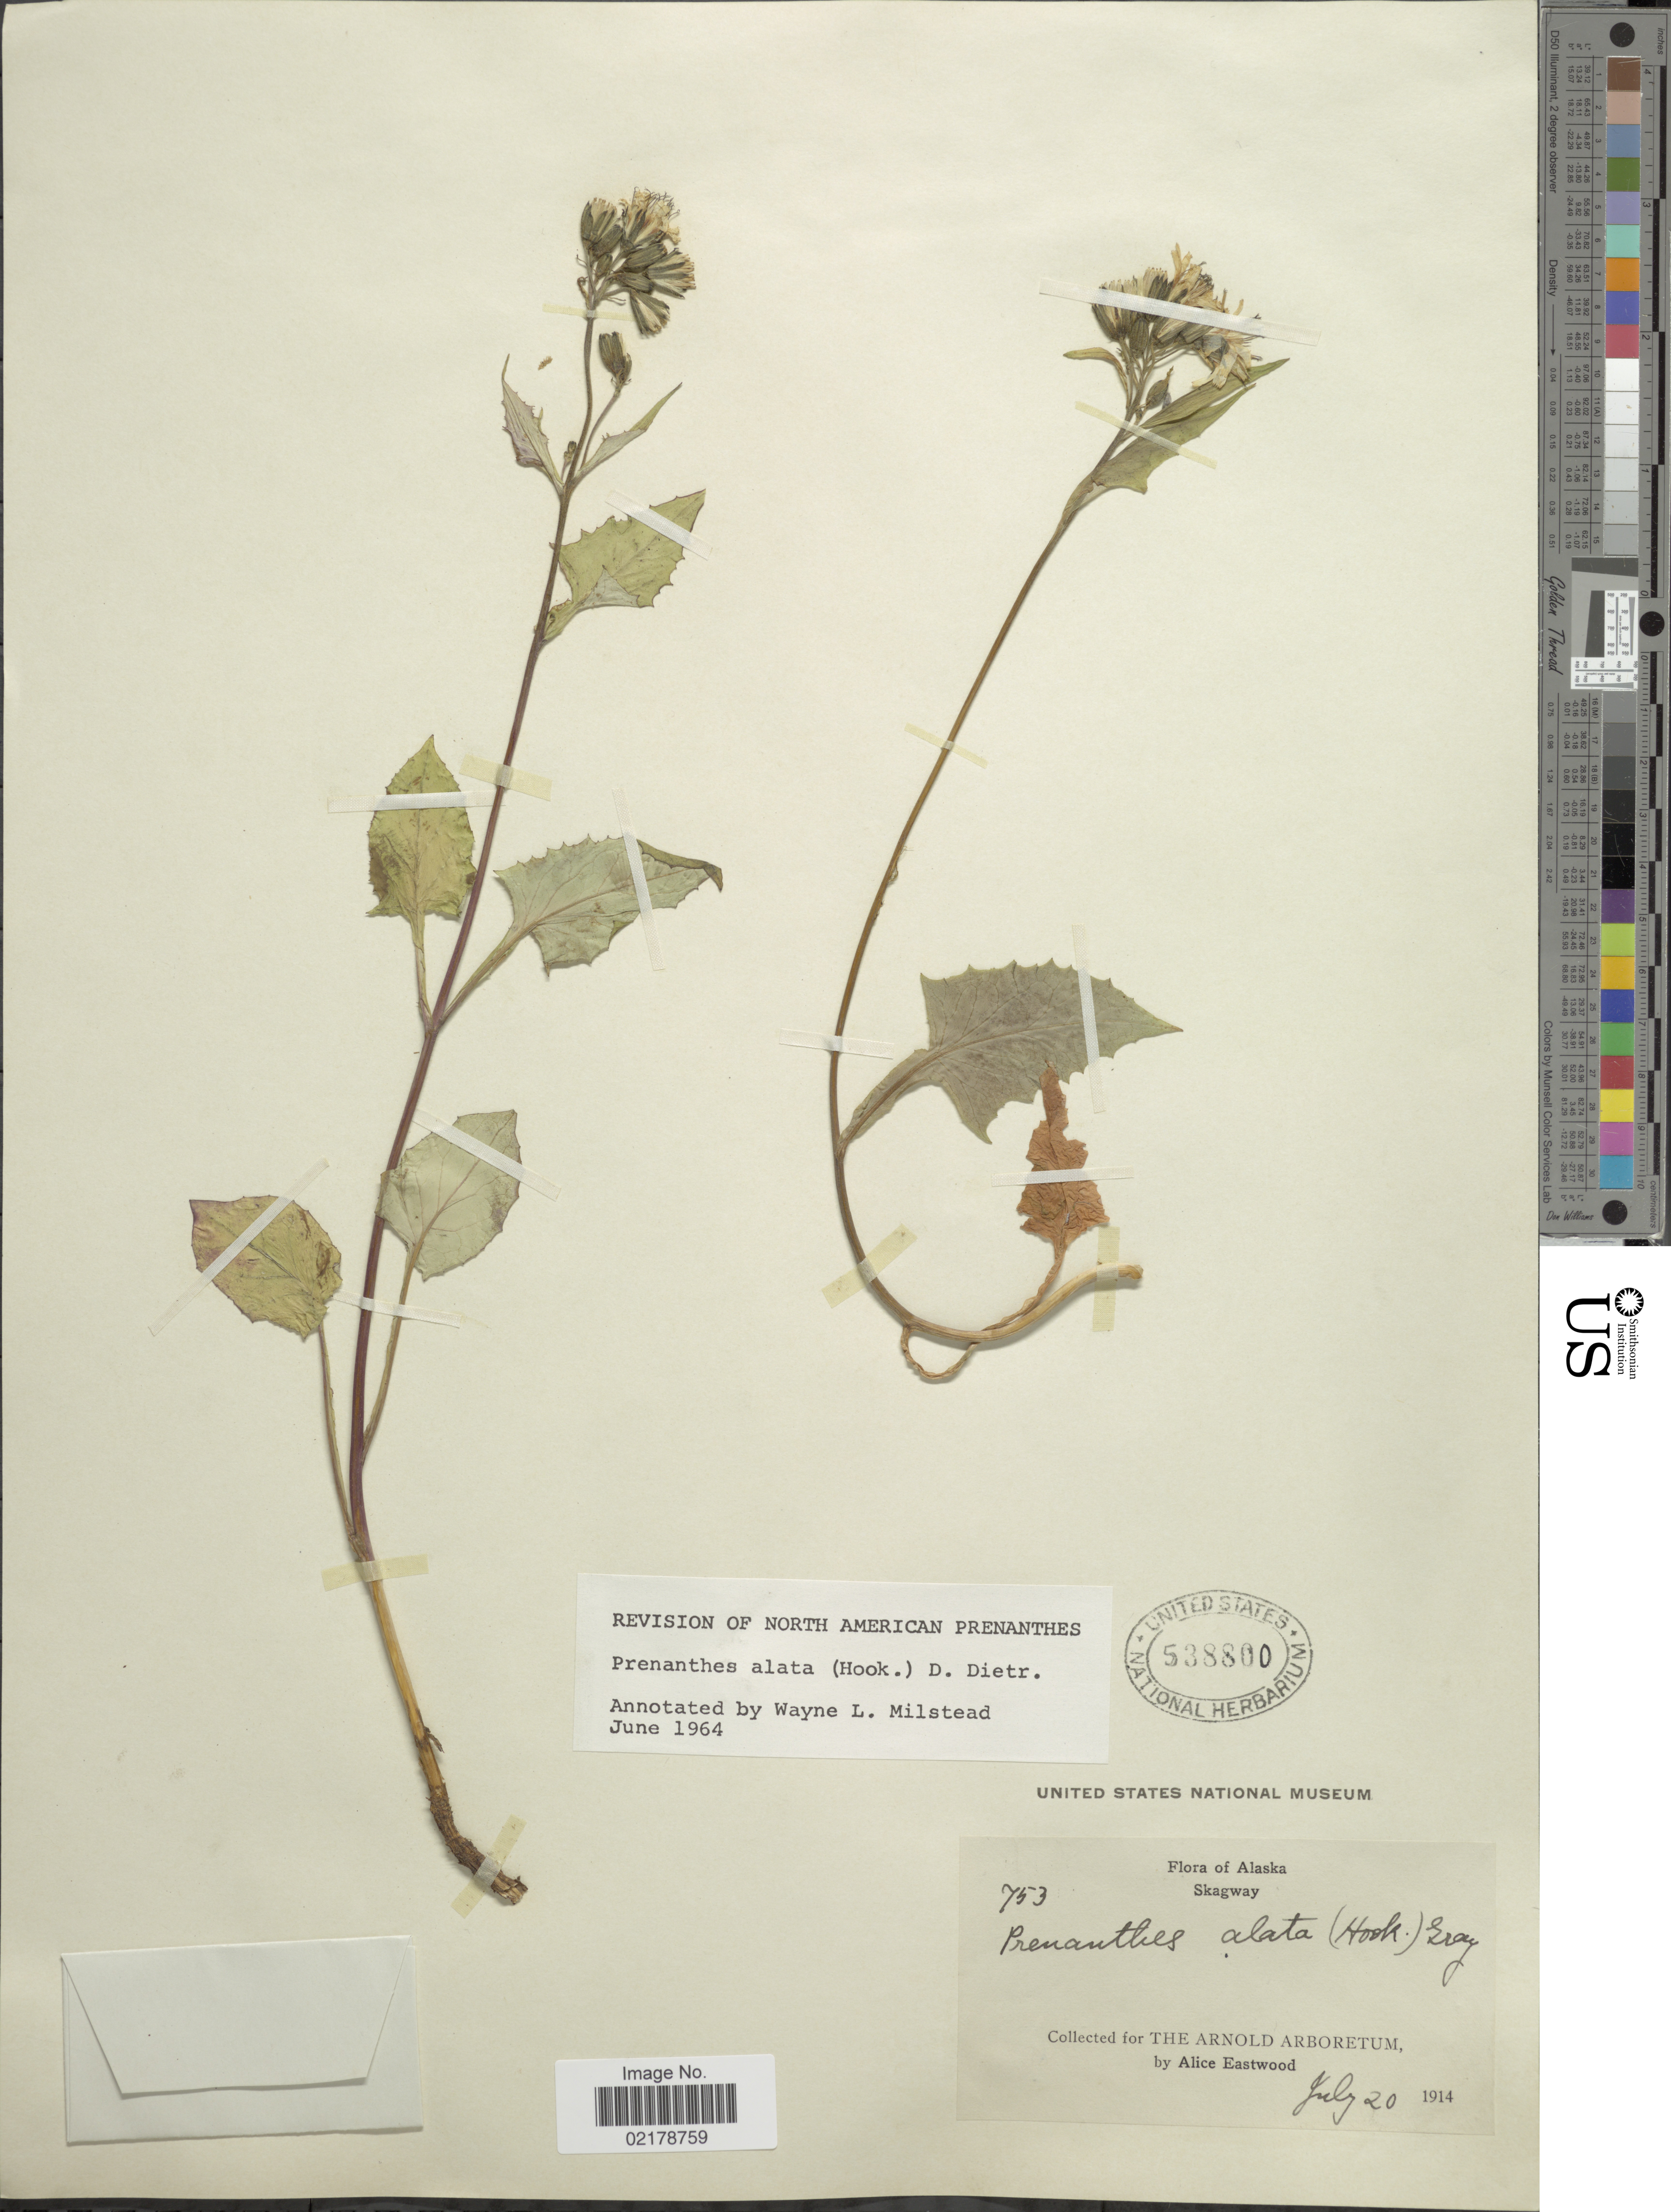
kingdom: Plantae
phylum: Tracheophyta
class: Magnoliopsida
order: Asterales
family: Asteraceae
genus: Nabalus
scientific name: Nabalus alatus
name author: Hook.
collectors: A. Eastwood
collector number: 753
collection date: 1914-07-20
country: United States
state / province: Alaska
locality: Skagway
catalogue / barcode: US 538800